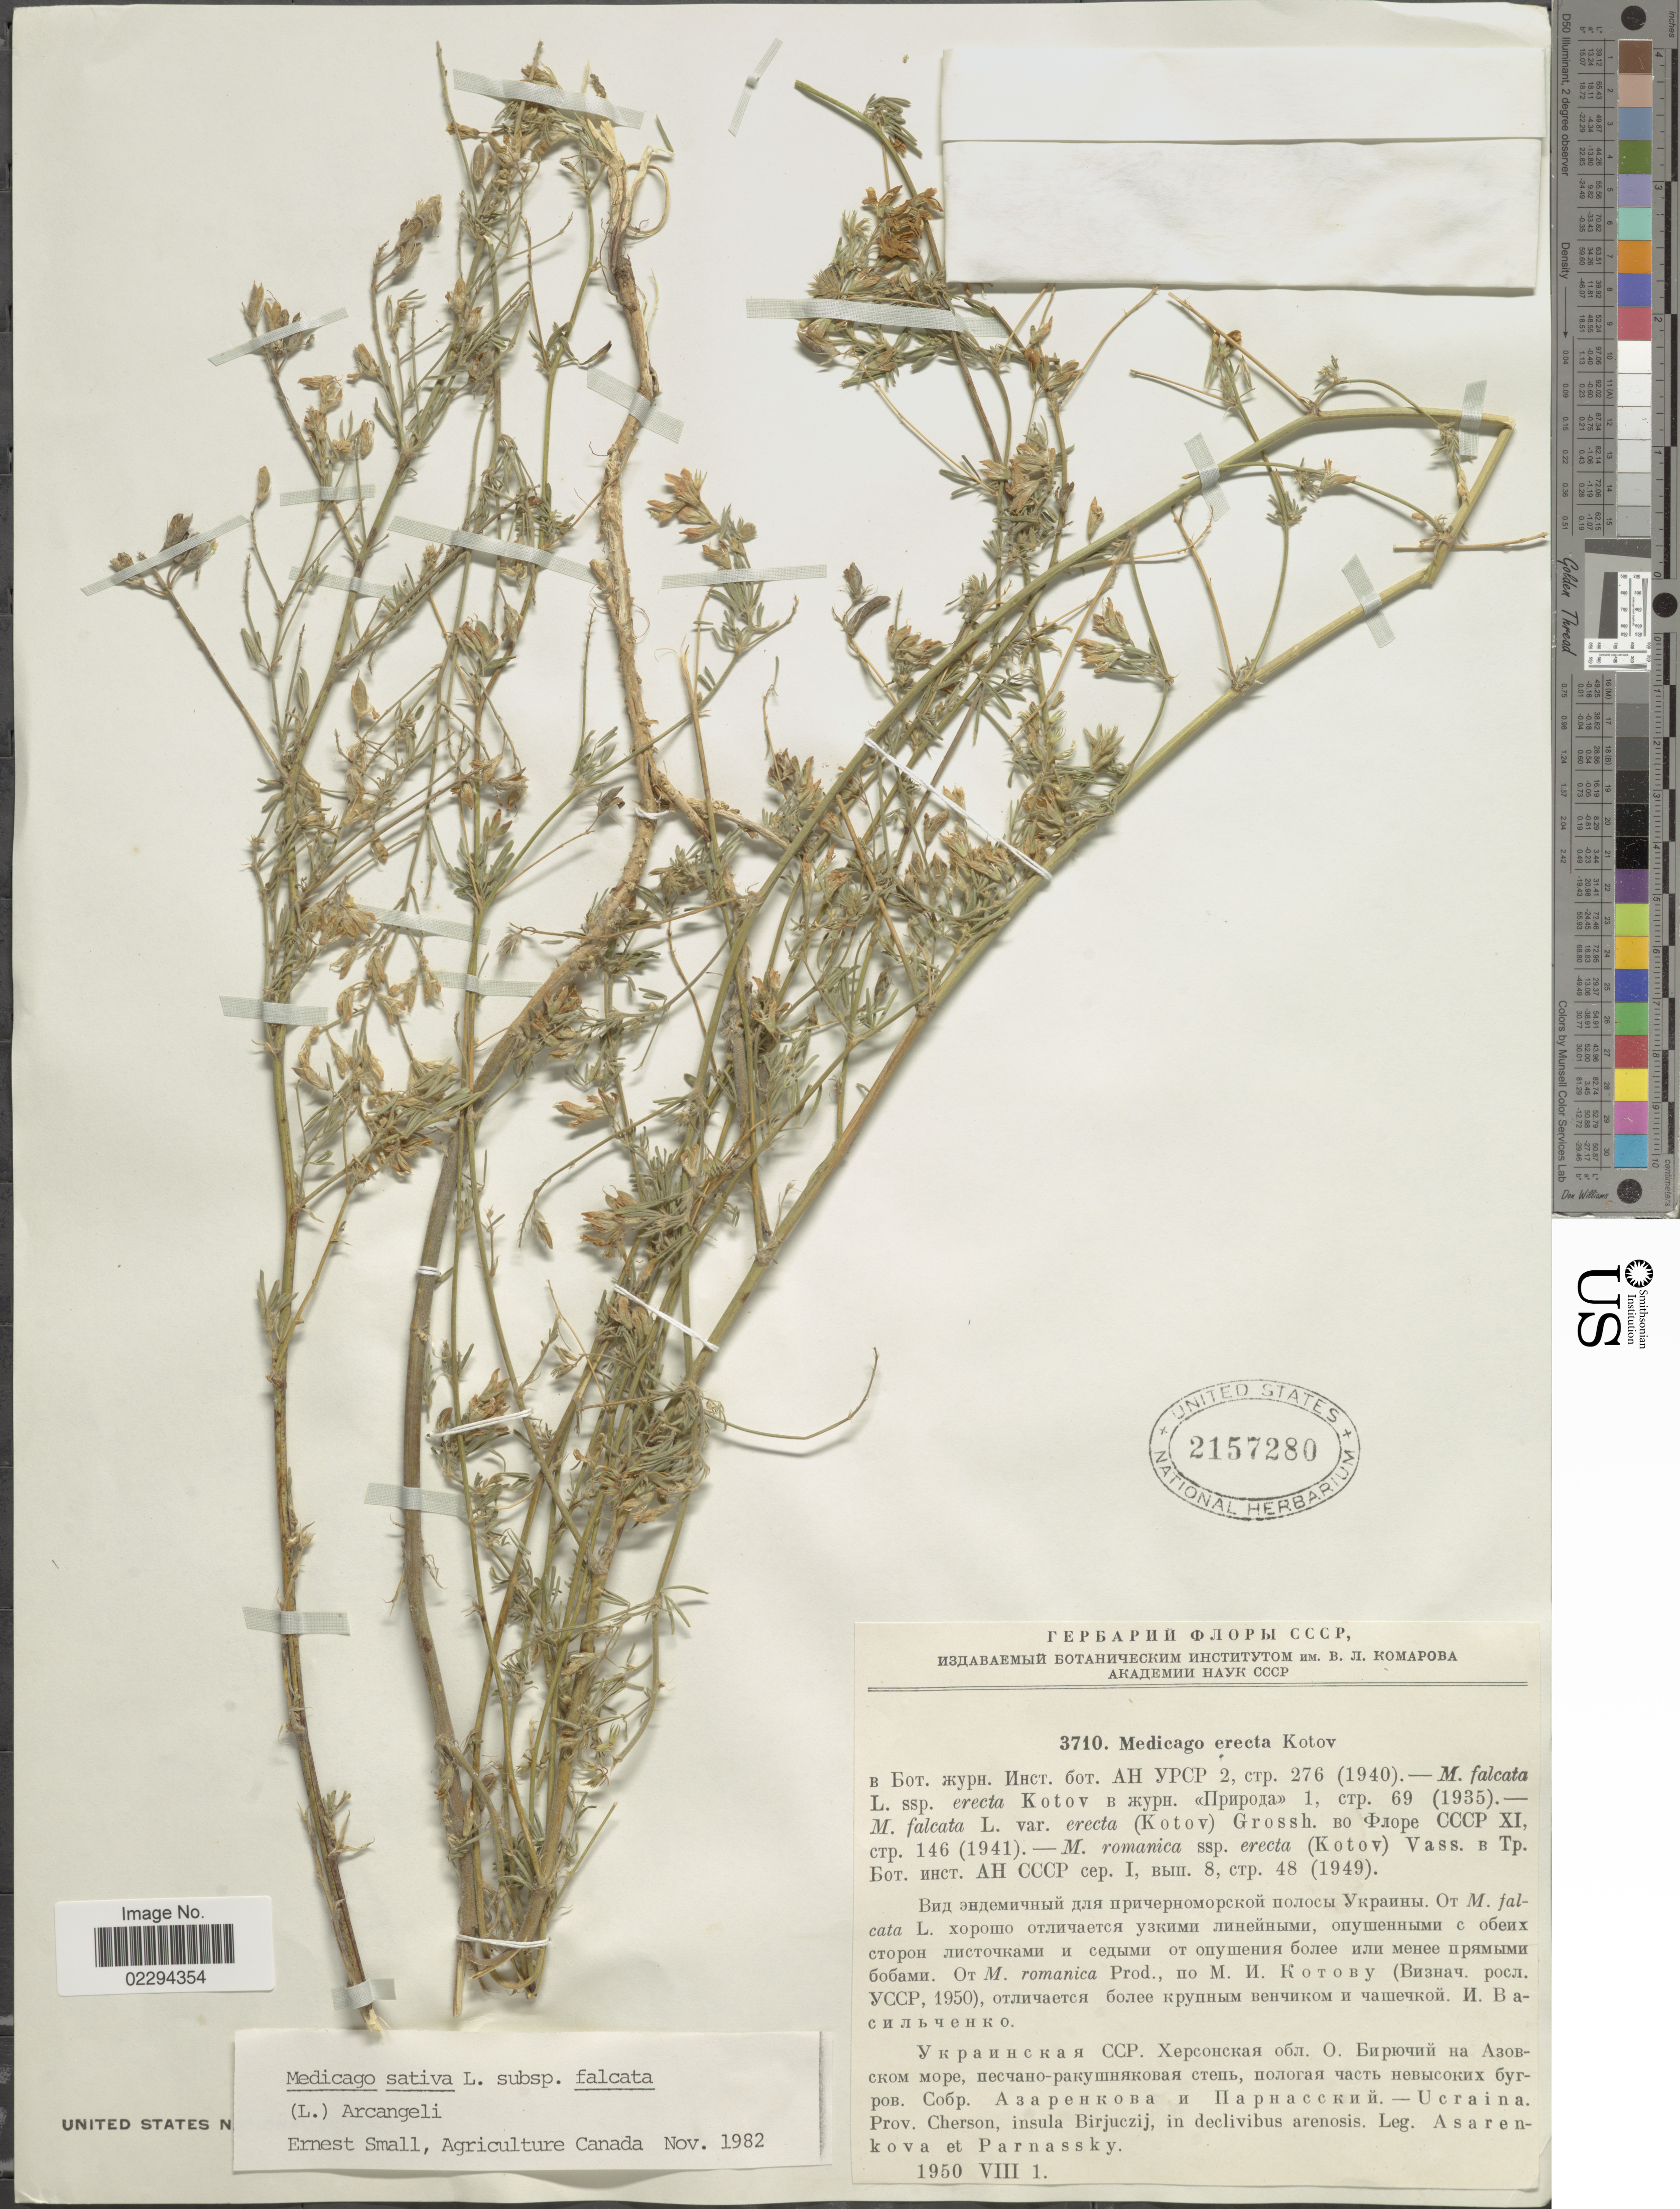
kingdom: Plantae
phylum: Tracheophyta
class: Magnoliopsida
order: Fabales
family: Fabaceae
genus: Medicago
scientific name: Medicago sativa subsp. falcata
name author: (L.) Arcang.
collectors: Asarenkova & Parnassky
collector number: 3710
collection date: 1950-08-01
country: Ukraine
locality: Prov. Cherson, insula Borjuczij, in declivibus arenosis.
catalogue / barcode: US 2157280